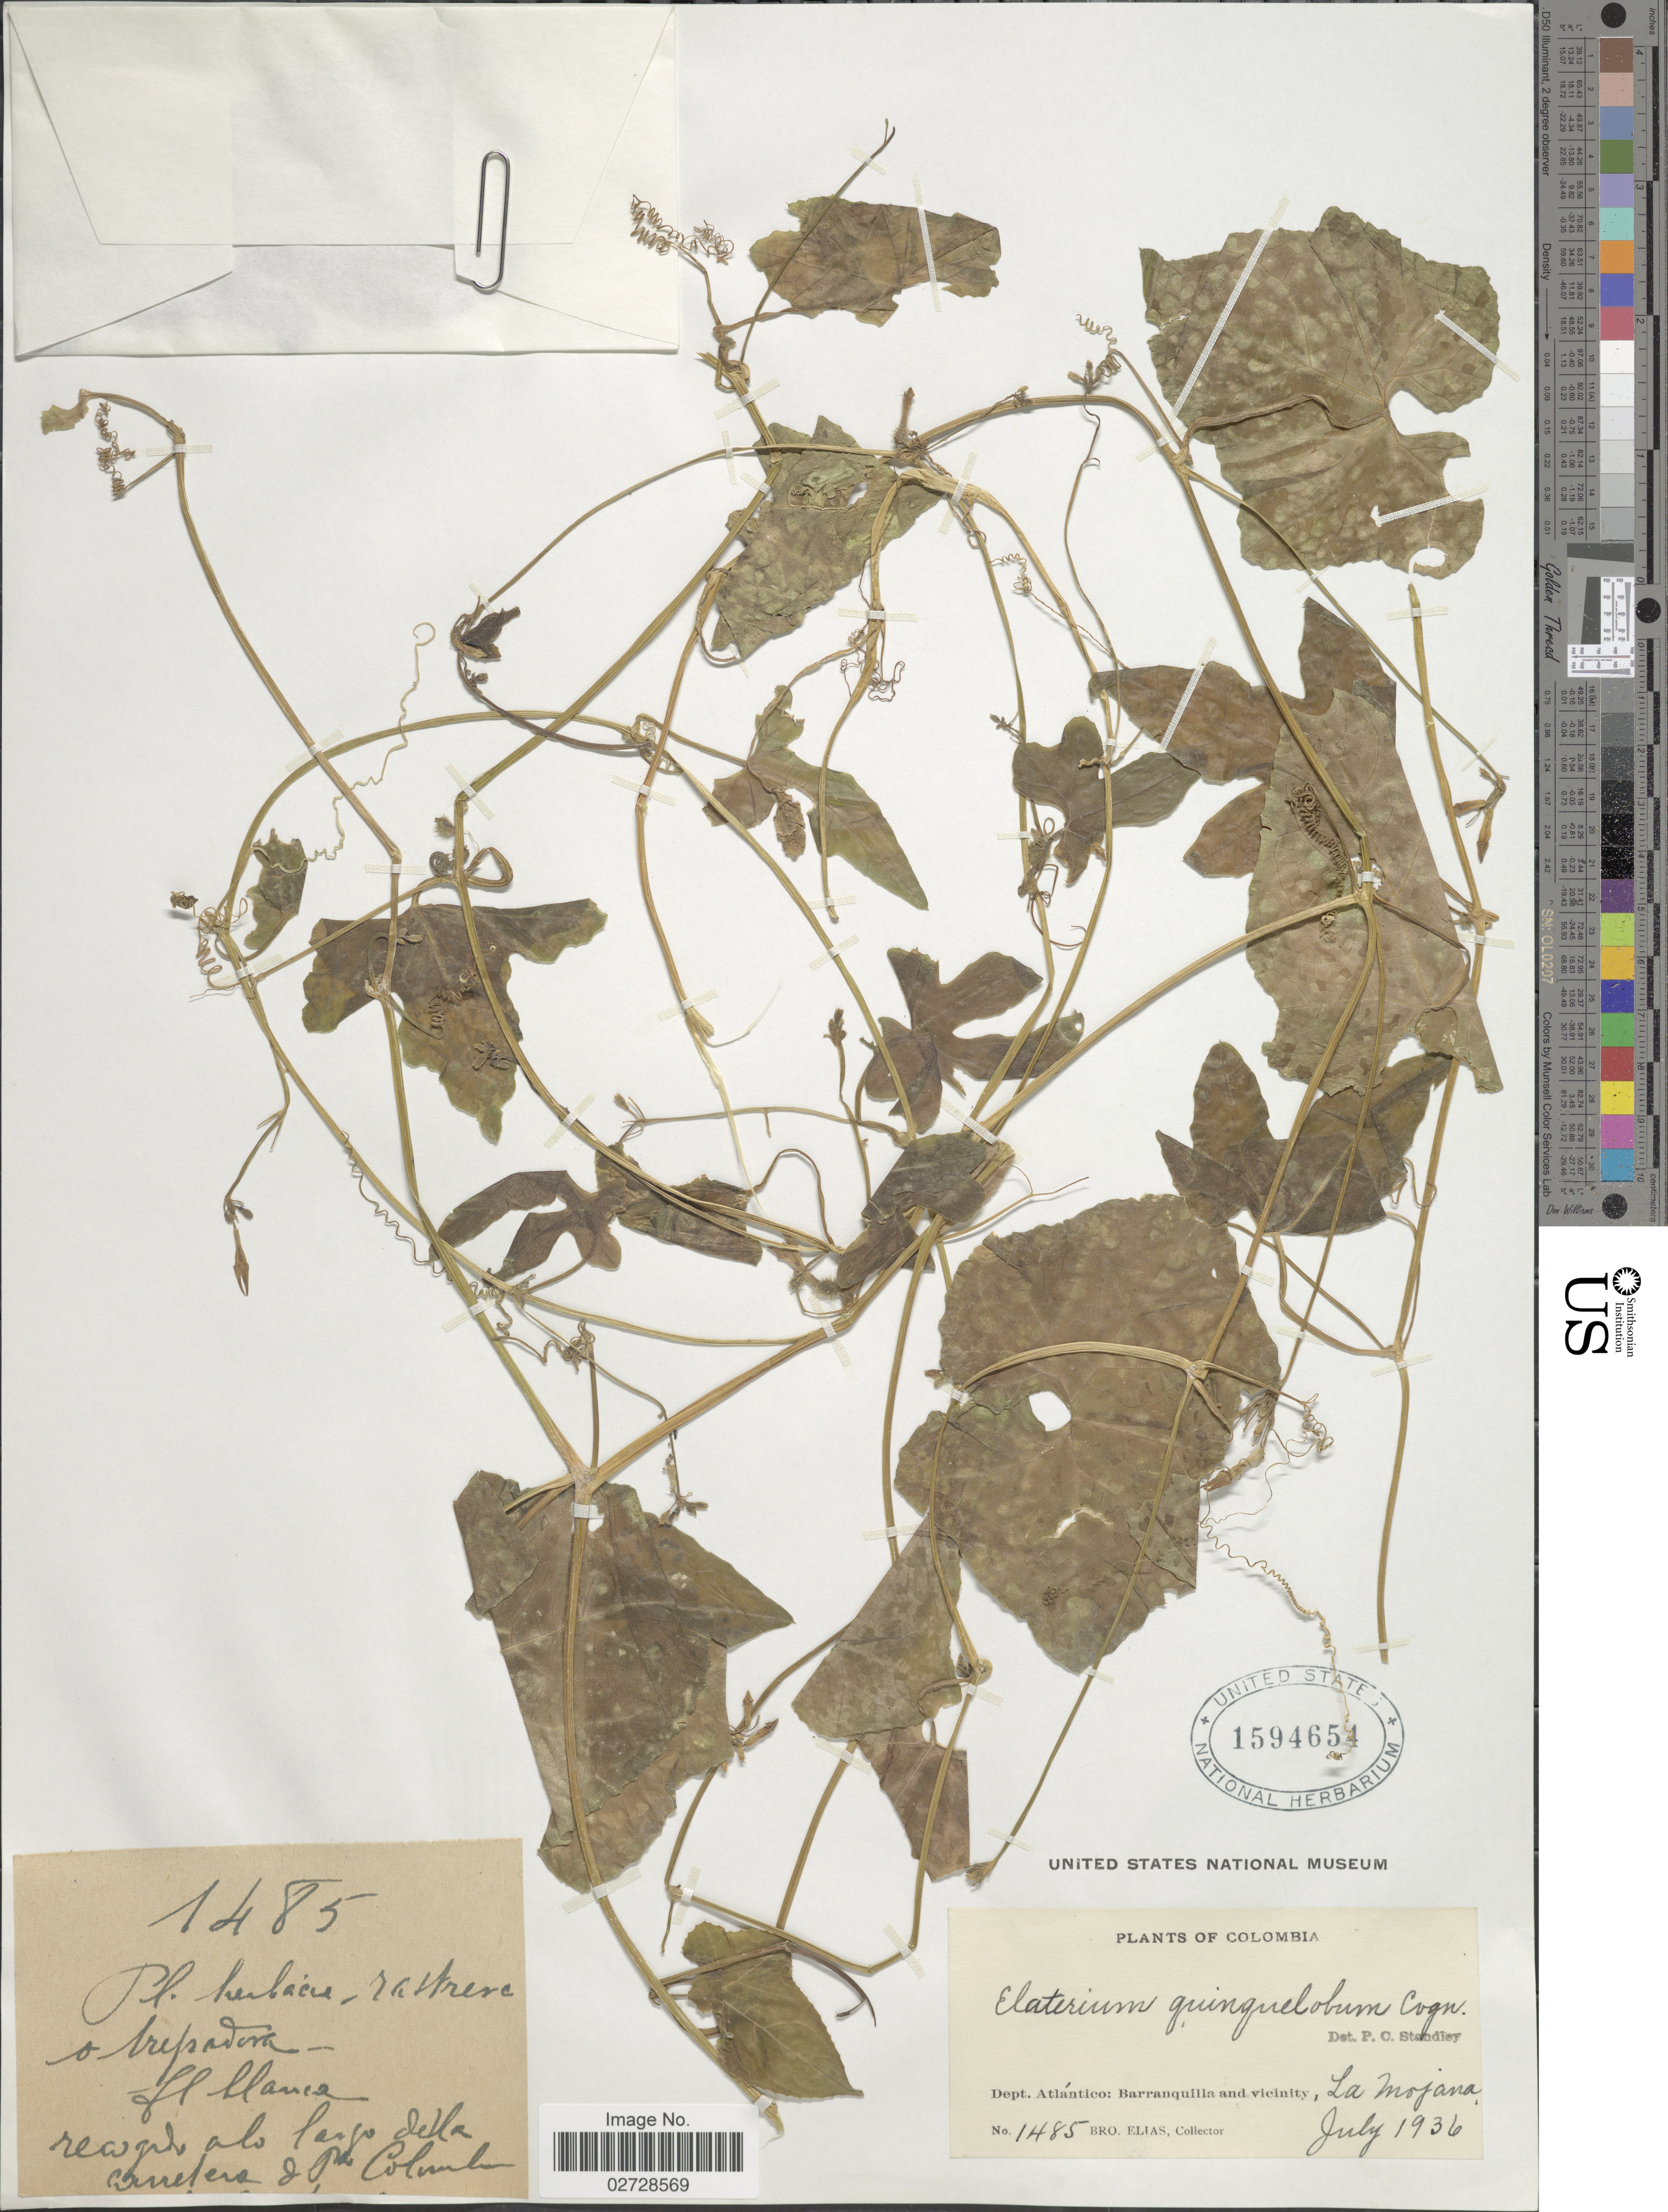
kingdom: Plantae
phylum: Tracheophyta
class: Magnoliopsida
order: Cucurbitales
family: Cucurbitaceae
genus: Cyclanthera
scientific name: Cyclanthera quinqueloba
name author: (Cogn.) H. Schaef. & S.S. Renner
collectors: Bro. Elias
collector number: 1485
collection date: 1936-07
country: Colombia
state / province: Atlántico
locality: Barranquilla and vicinity, La Mojana, recogada a lo largo de la carretera de Sta. Columbia. [interpreted]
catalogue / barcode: US 1594654